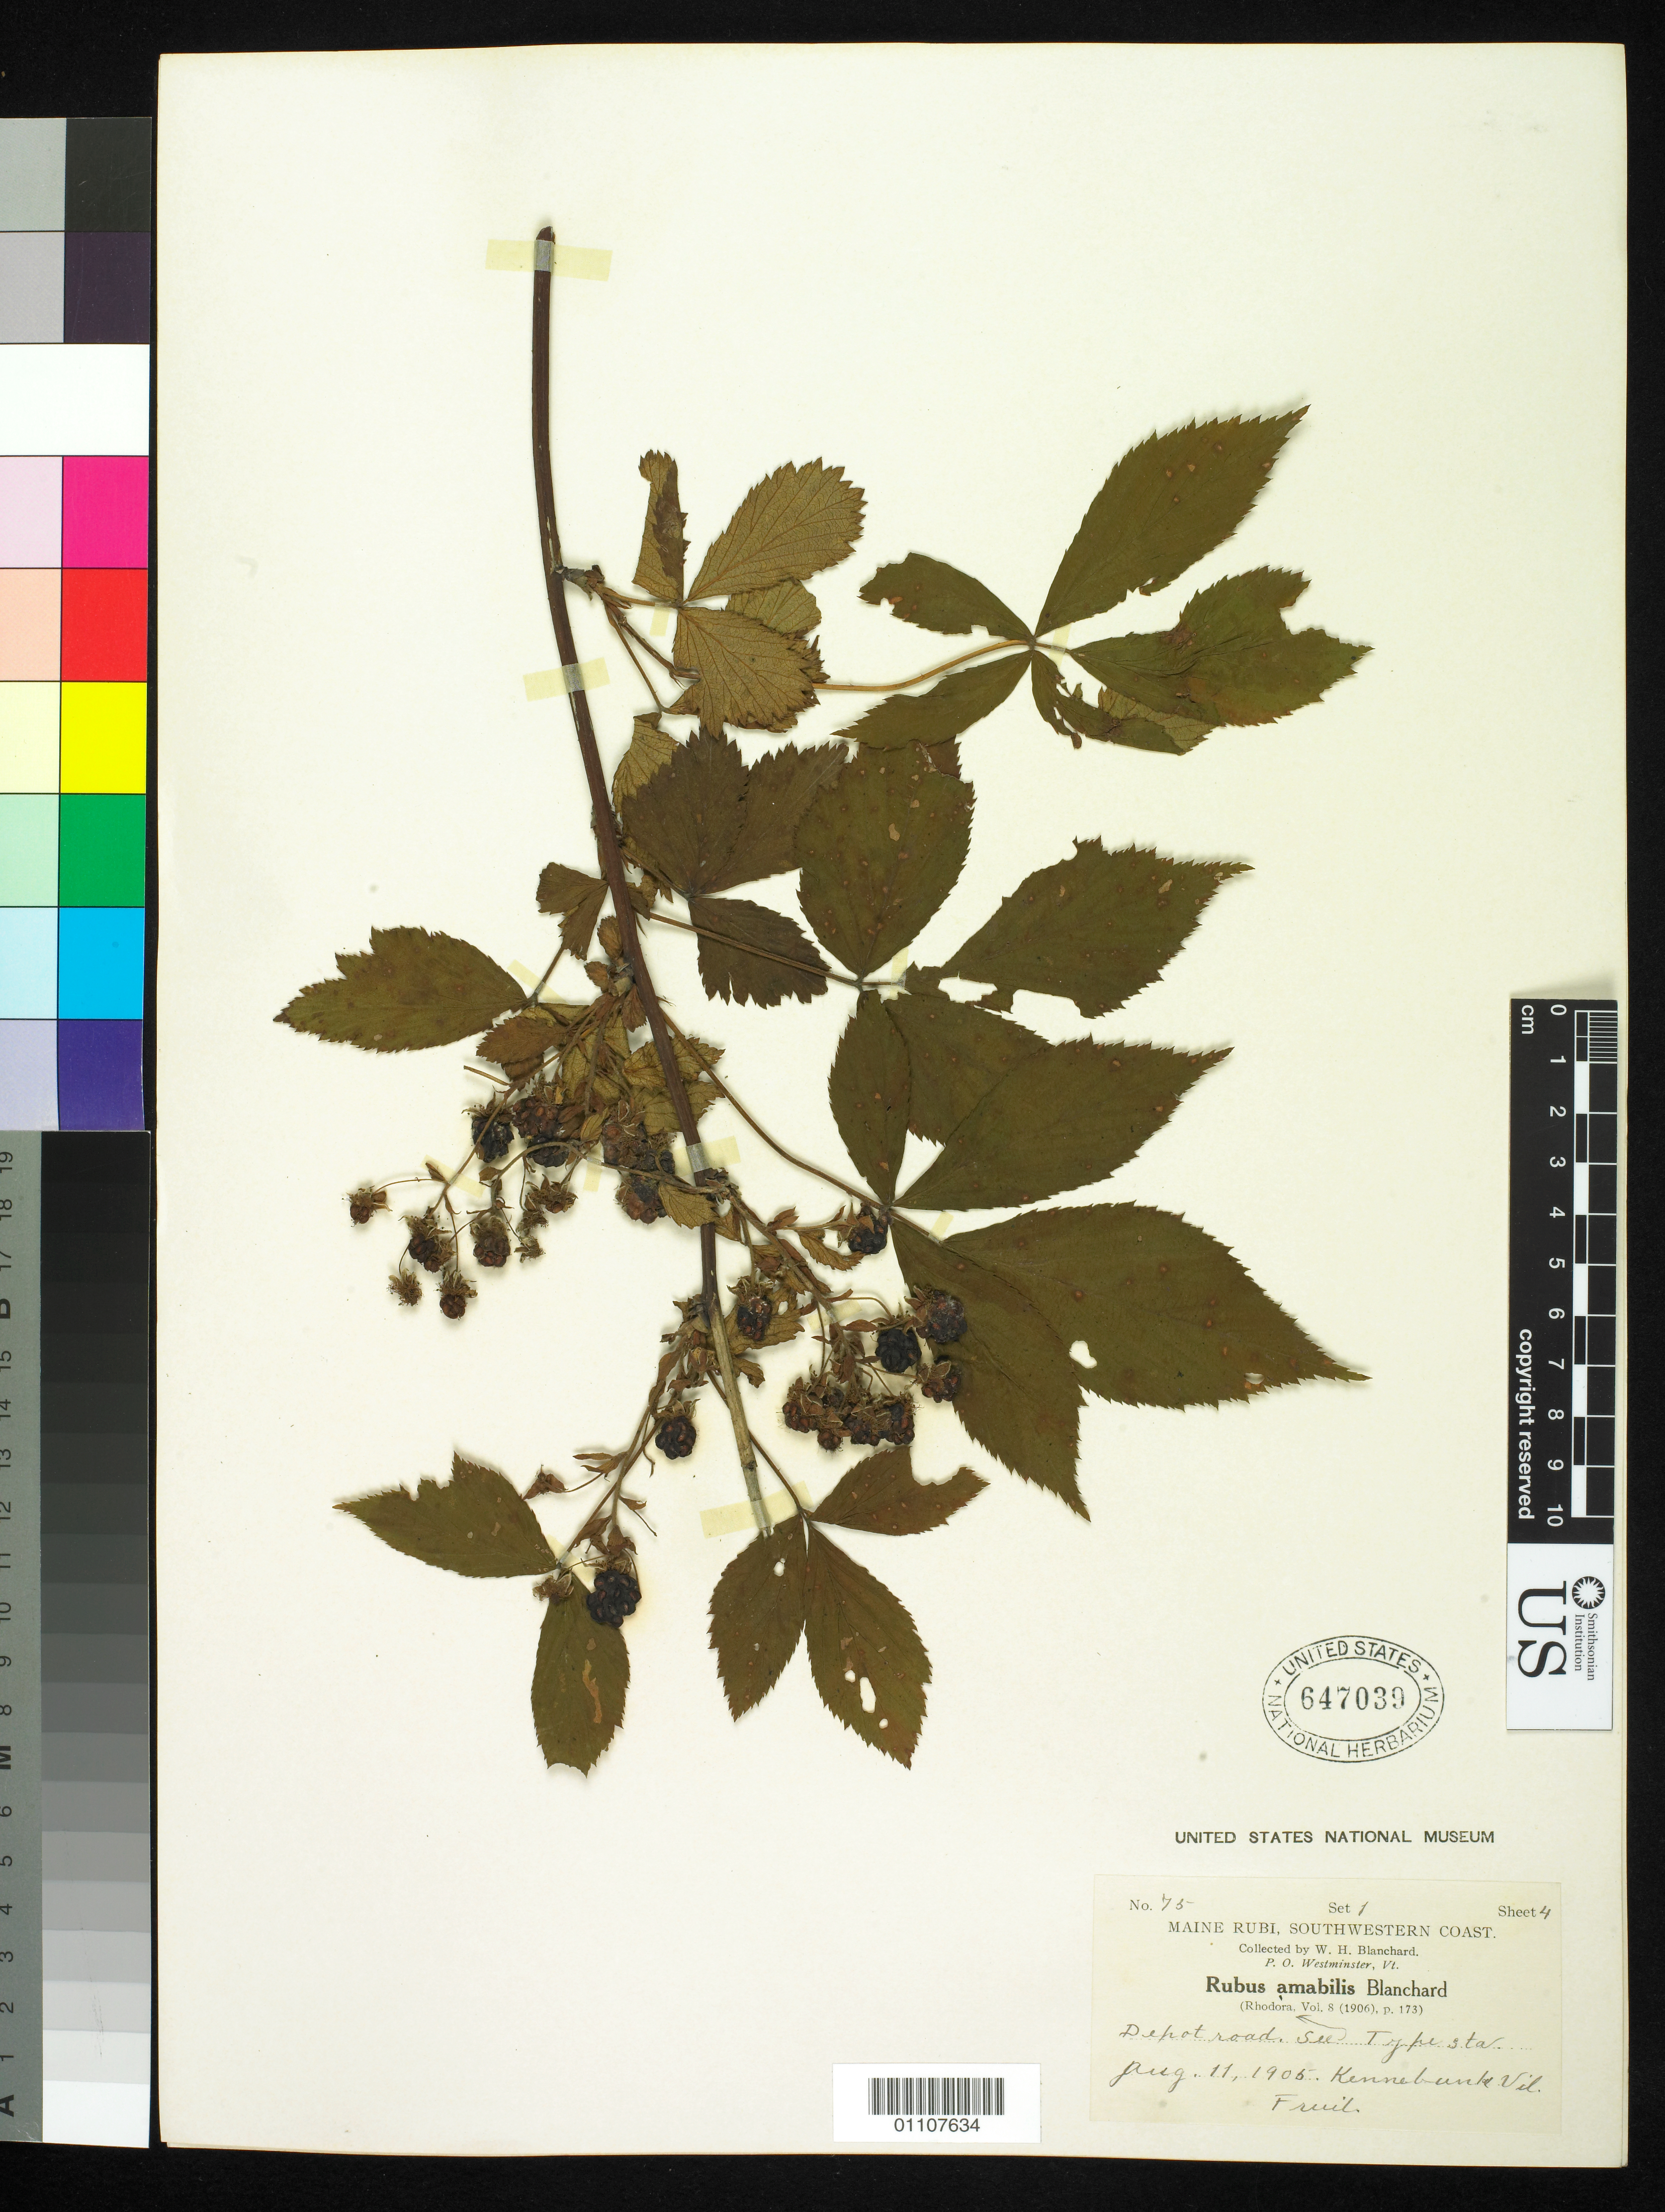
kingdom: Plantae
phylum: Tracheophyta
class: Magnoliopsida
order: Rosales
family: Rosaceae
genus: Rubus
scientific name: Rubus amabilis Blanch., nom. illeg.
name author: Blanch.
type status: Syntype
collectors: W. H. Blanchard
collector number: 75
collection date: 1905-08-11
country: United States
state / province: Maine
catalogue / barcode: US 647039